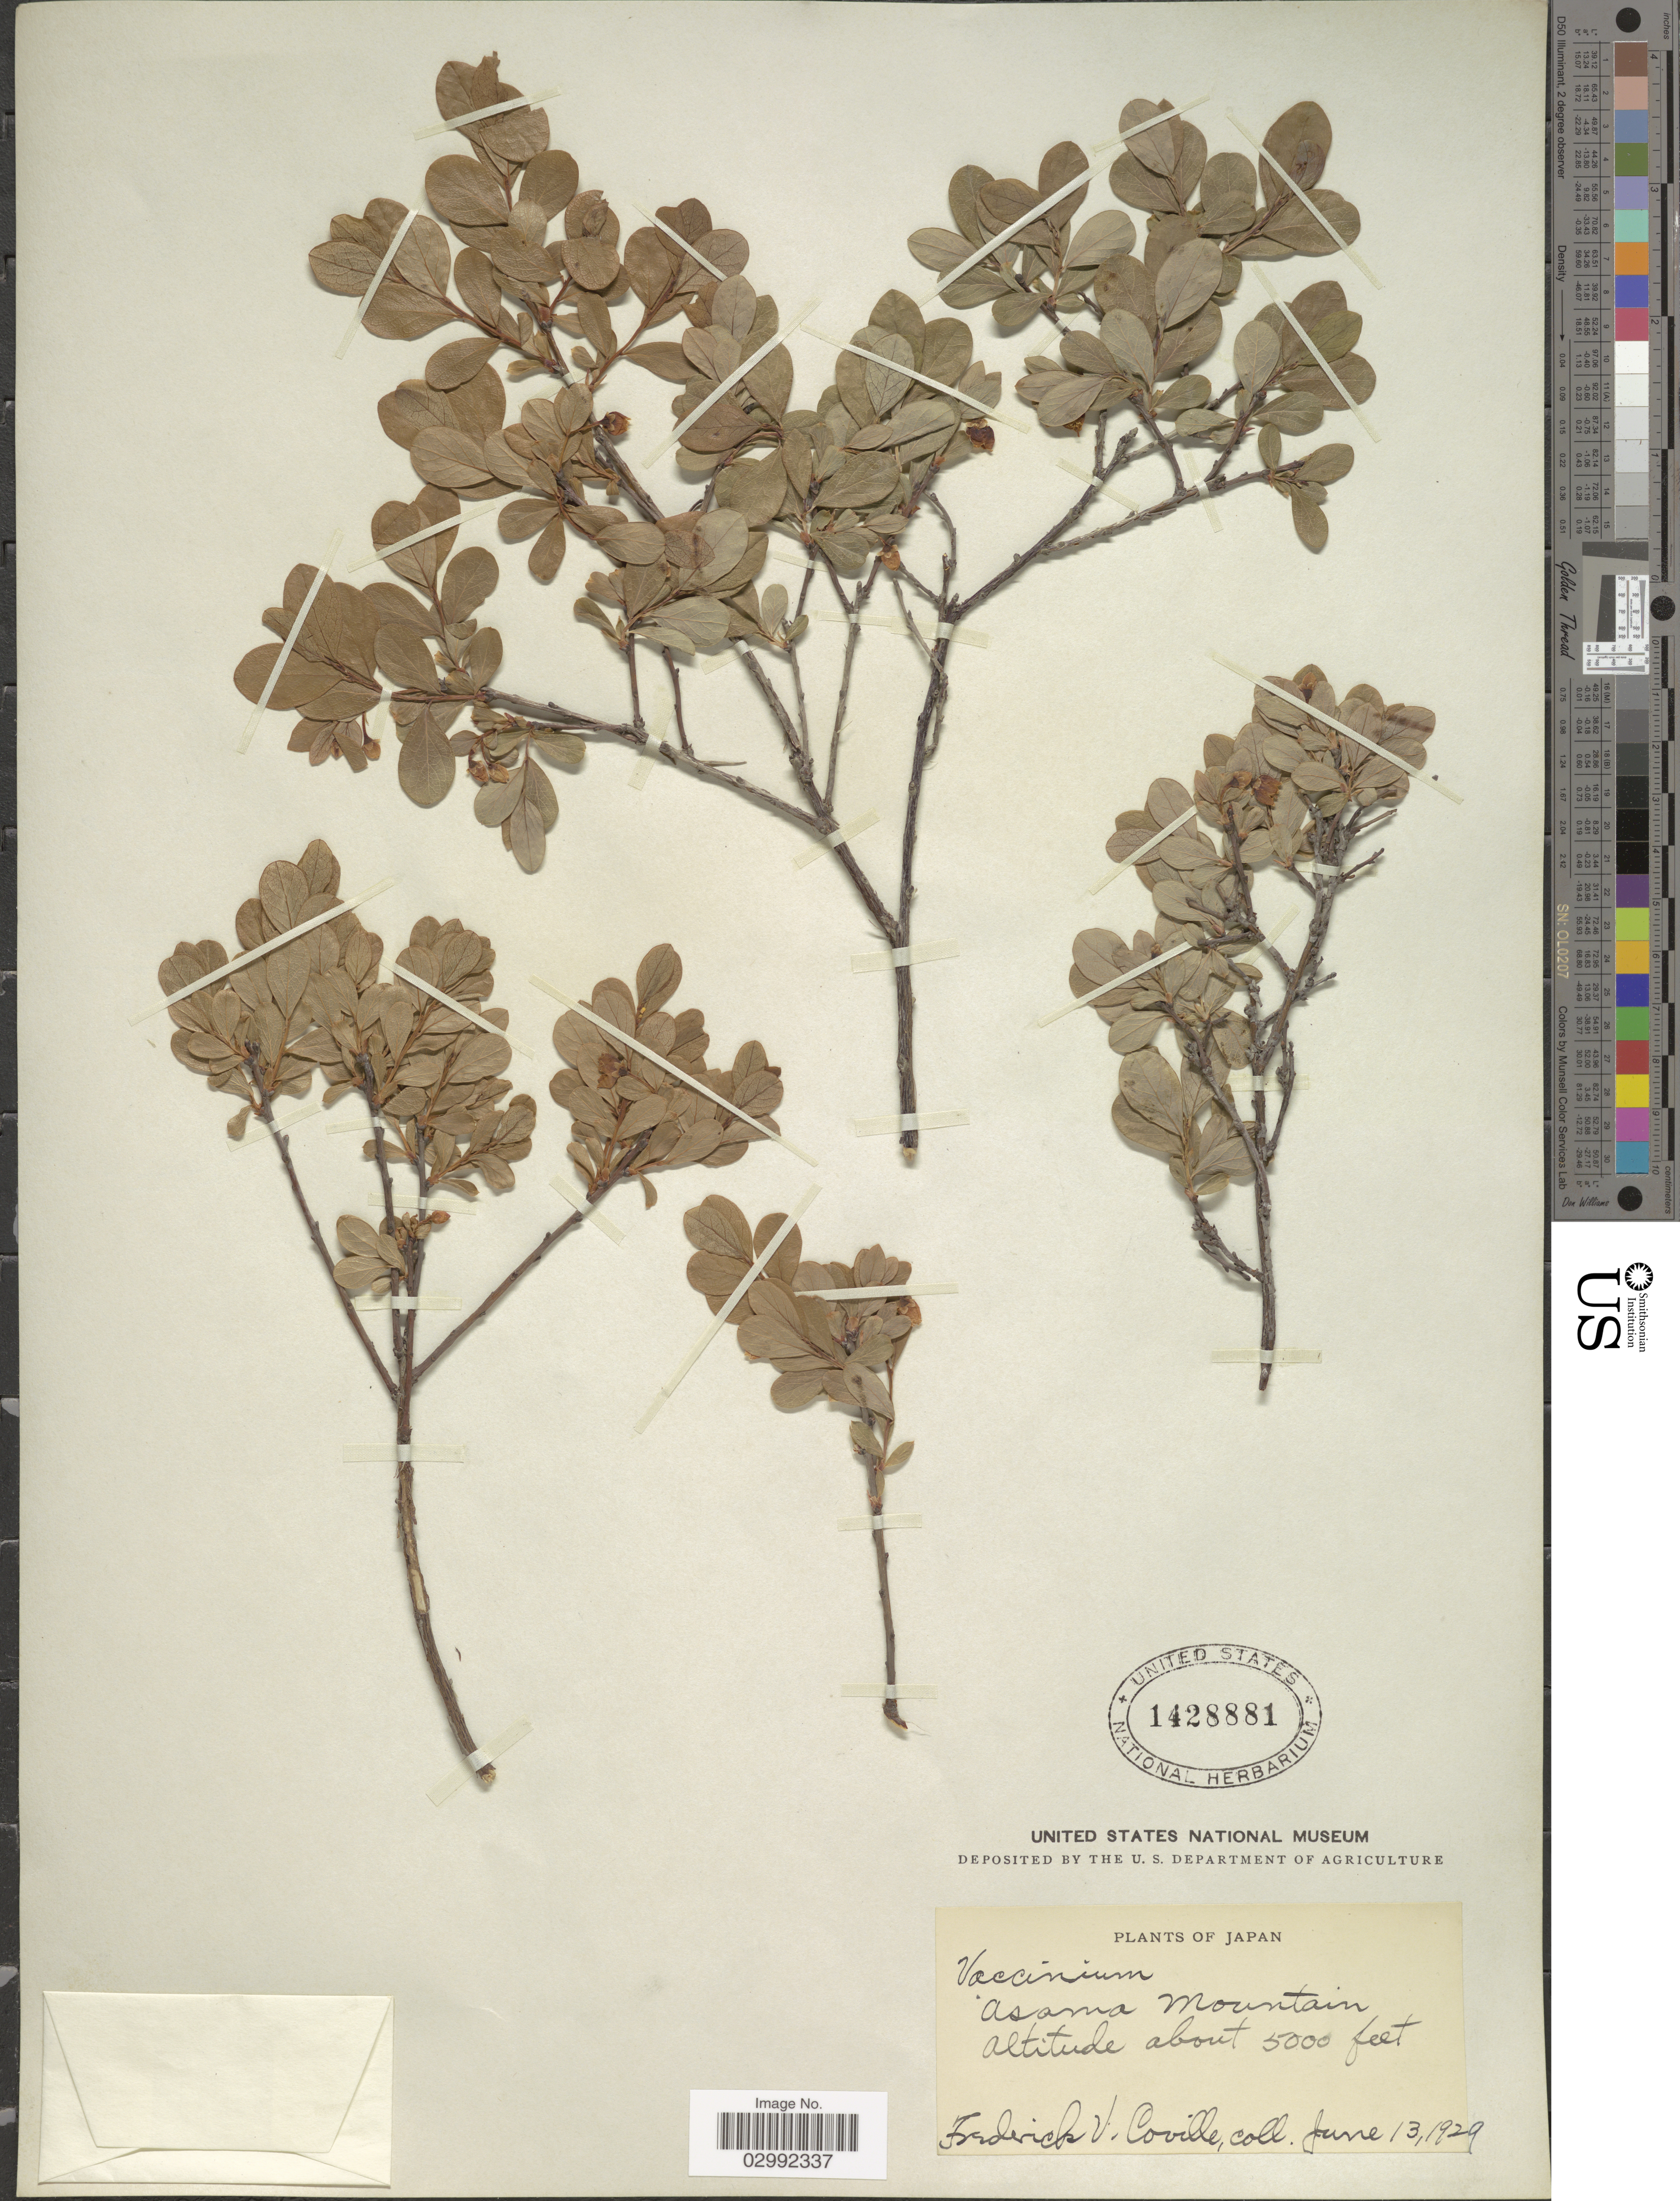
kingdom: Plantae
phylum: Tracheophyta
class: Magnoliopsida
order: Ericales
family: Ericaceae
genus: Vaccinium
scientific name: Vaccinium uliginosum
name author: L.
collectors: F. V. Coville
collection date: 1929-06-13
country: Japan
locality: Asama Mountain.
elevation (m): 1524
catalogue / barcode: US 1428881